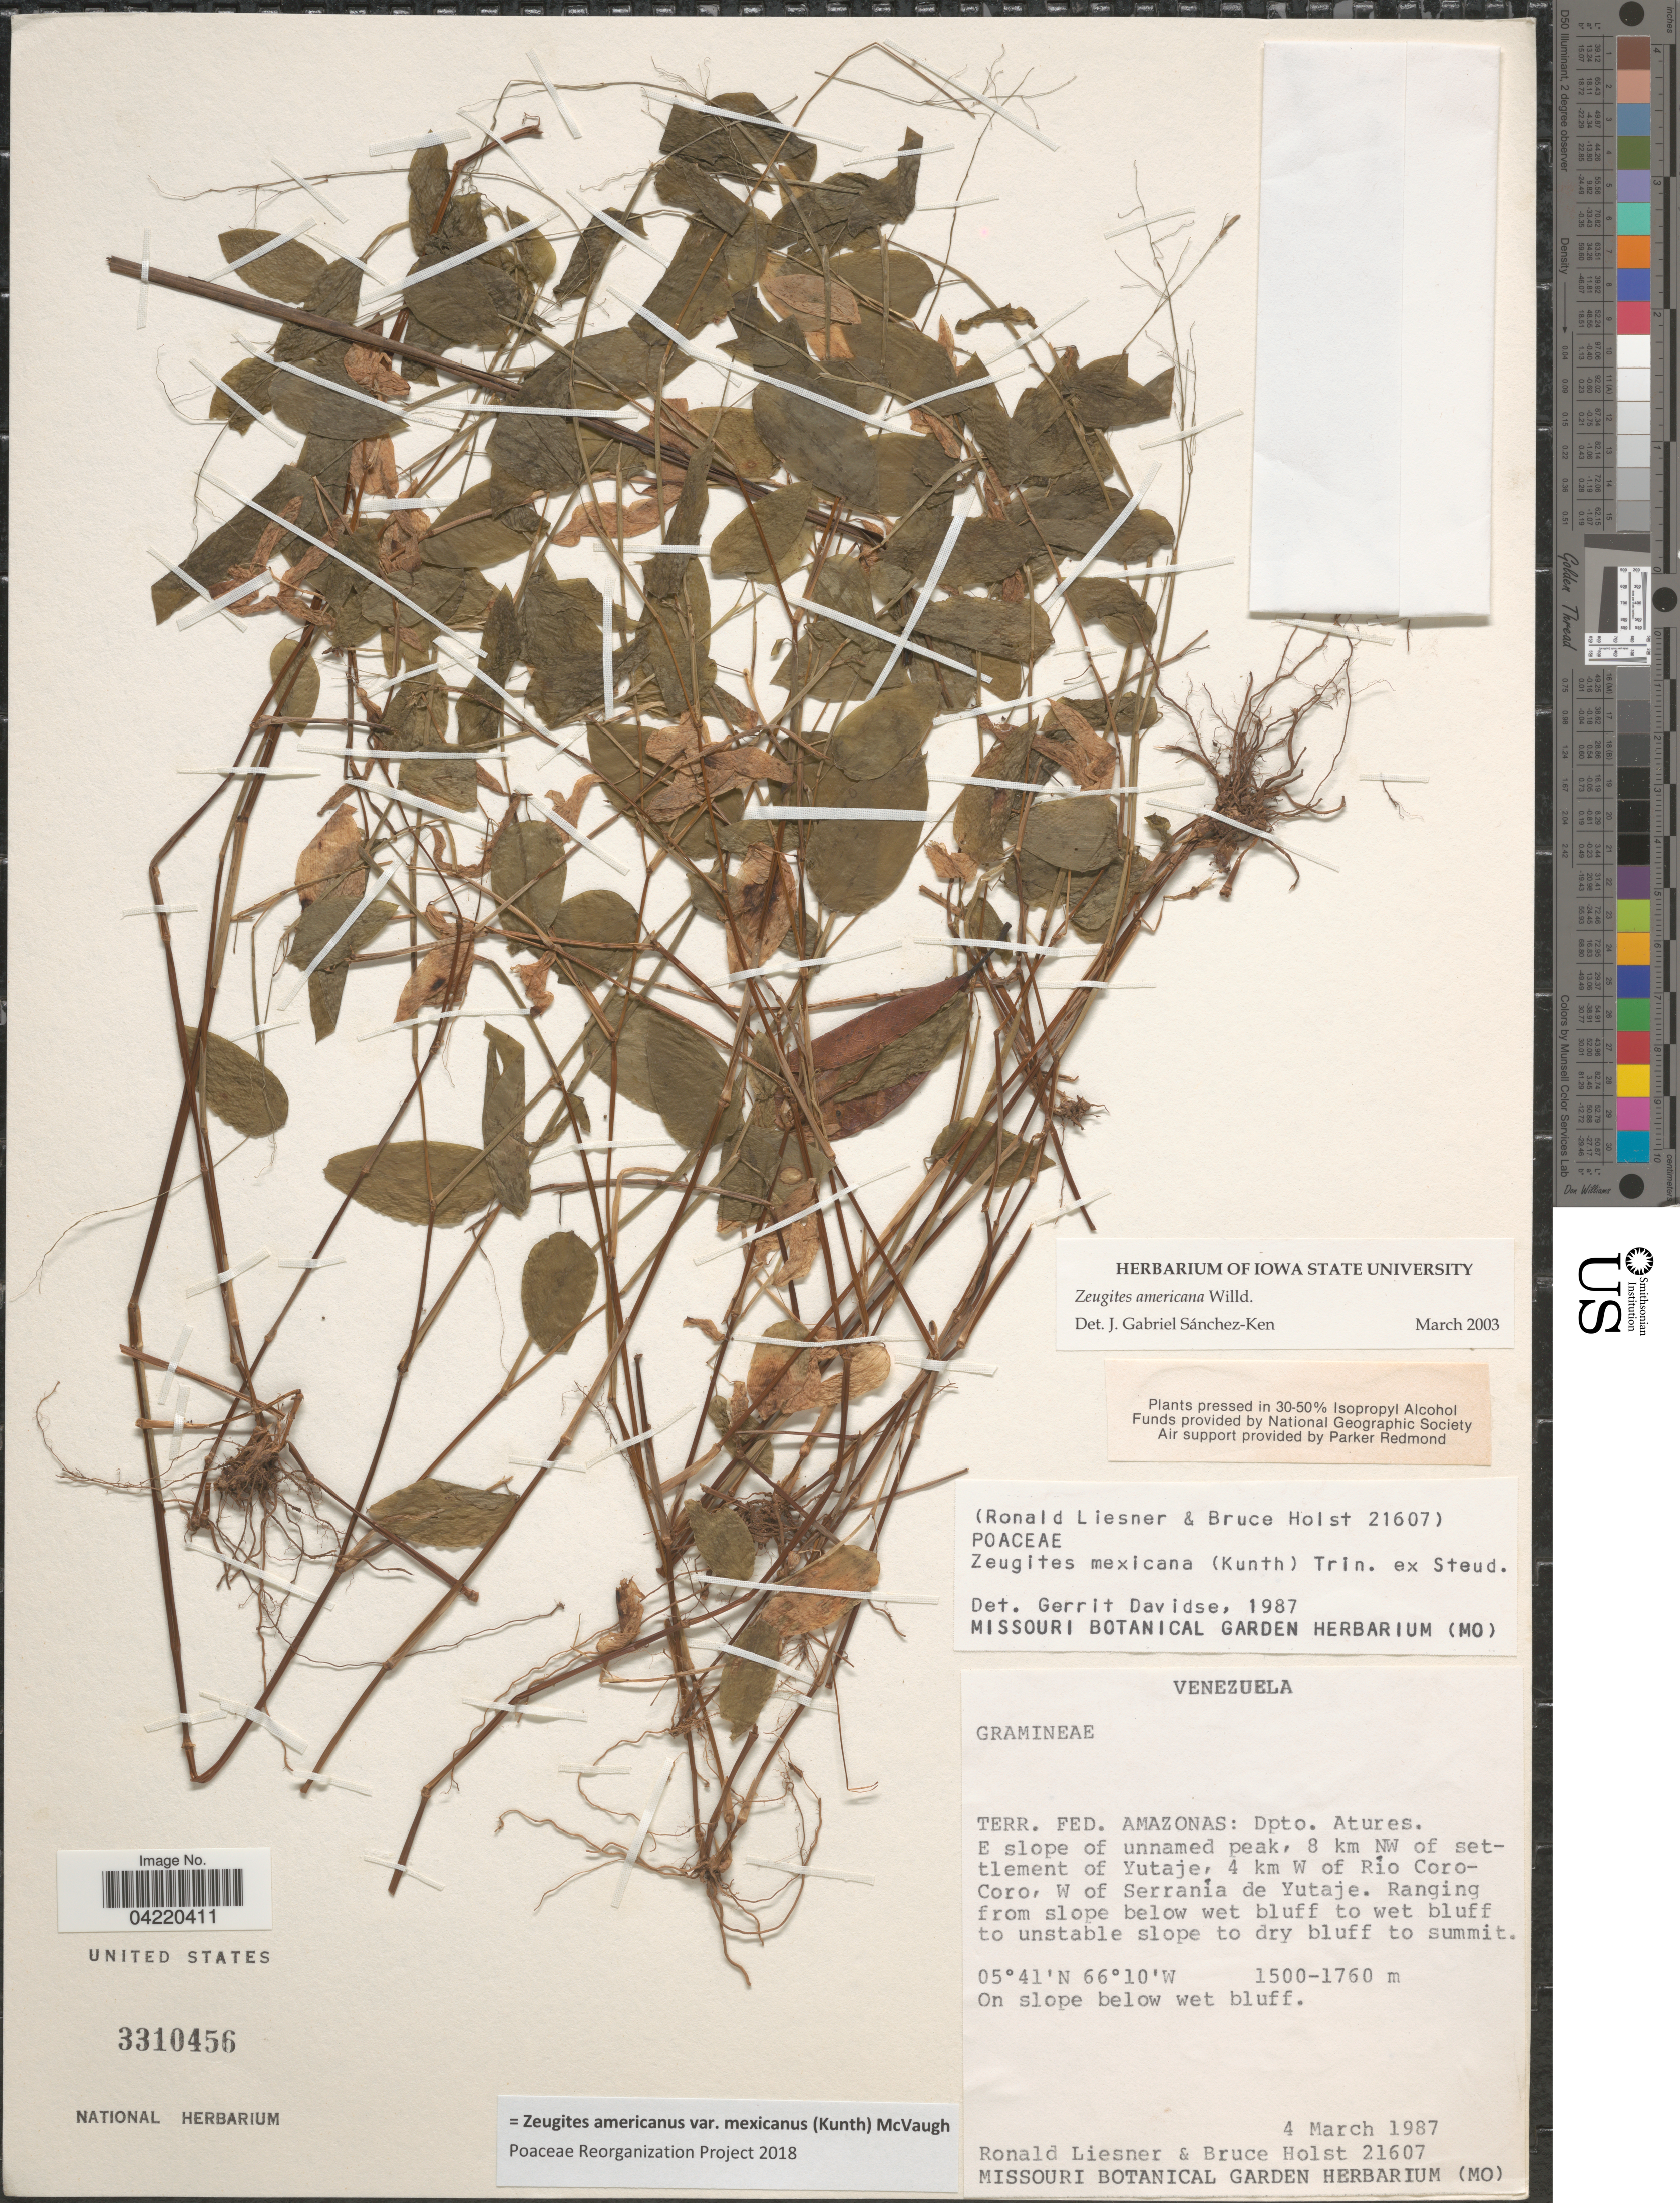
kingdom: Plantae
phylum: Tracheophyta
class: Liliopsida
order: Poales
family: Poaceae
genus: Zeugites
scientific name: Zeugites americanus var. mexicanus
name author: (Kunth) McVaugh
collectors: R. L. Liesner & B. Holst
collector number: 21607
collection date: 1987-03-04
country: Venezuela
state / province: Amazonas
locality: Terr. Fed. Amazonas: Dpto. Atures. E slope of unnamed peak, 8 km NW of settlement of Yutaje, 4 km W of Río Coro-Coro, W of Serranía de Yutaje. Ranging from slope below wet bluff to wet bluff to unstable slope to dry bluff to summit.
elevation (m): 1500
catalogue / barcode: US 3310456